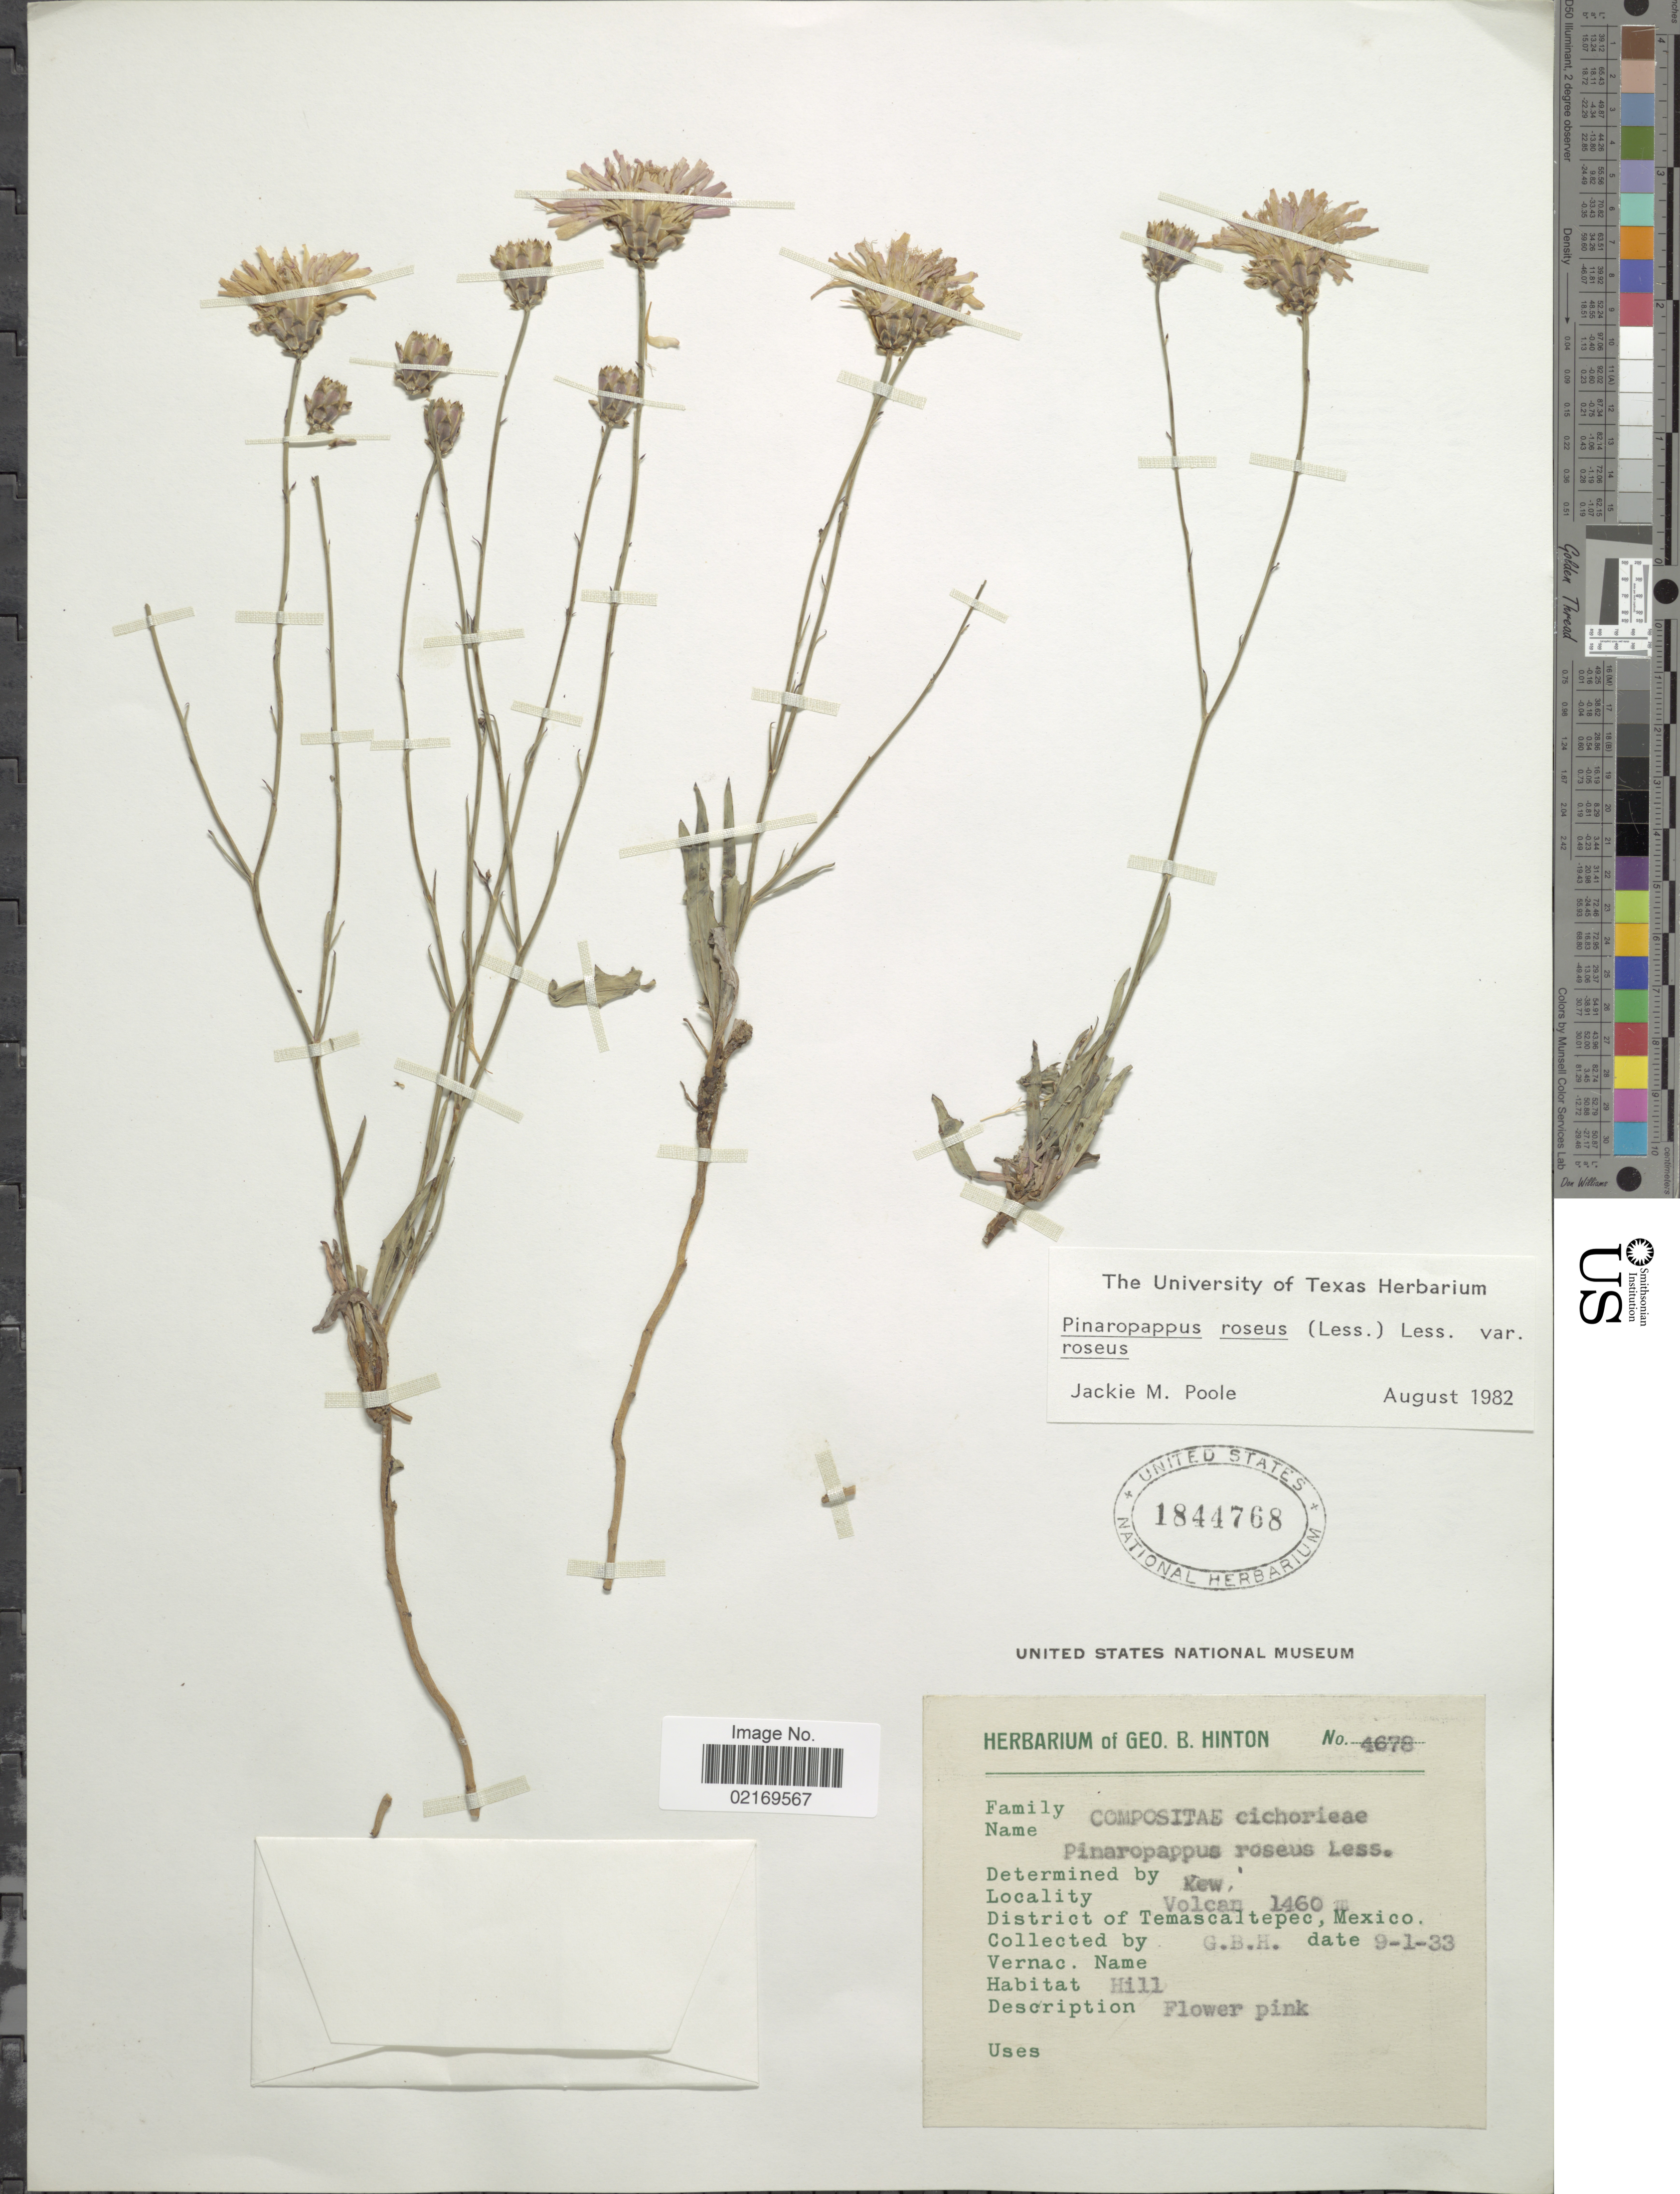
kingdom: Plantae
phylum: Tracheophyta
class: Magnoliopsida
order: Asterales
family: Asteraceae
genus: Pinaropappus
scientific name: Pinaropappus roseus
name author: Less.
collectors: G. B. Hinton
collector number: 4678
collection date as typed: Transcribed d/m/y: 1/9/33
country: Mexico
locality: Volcan, District of Temascaltepec.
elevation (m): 1460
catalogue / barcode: US 1844768